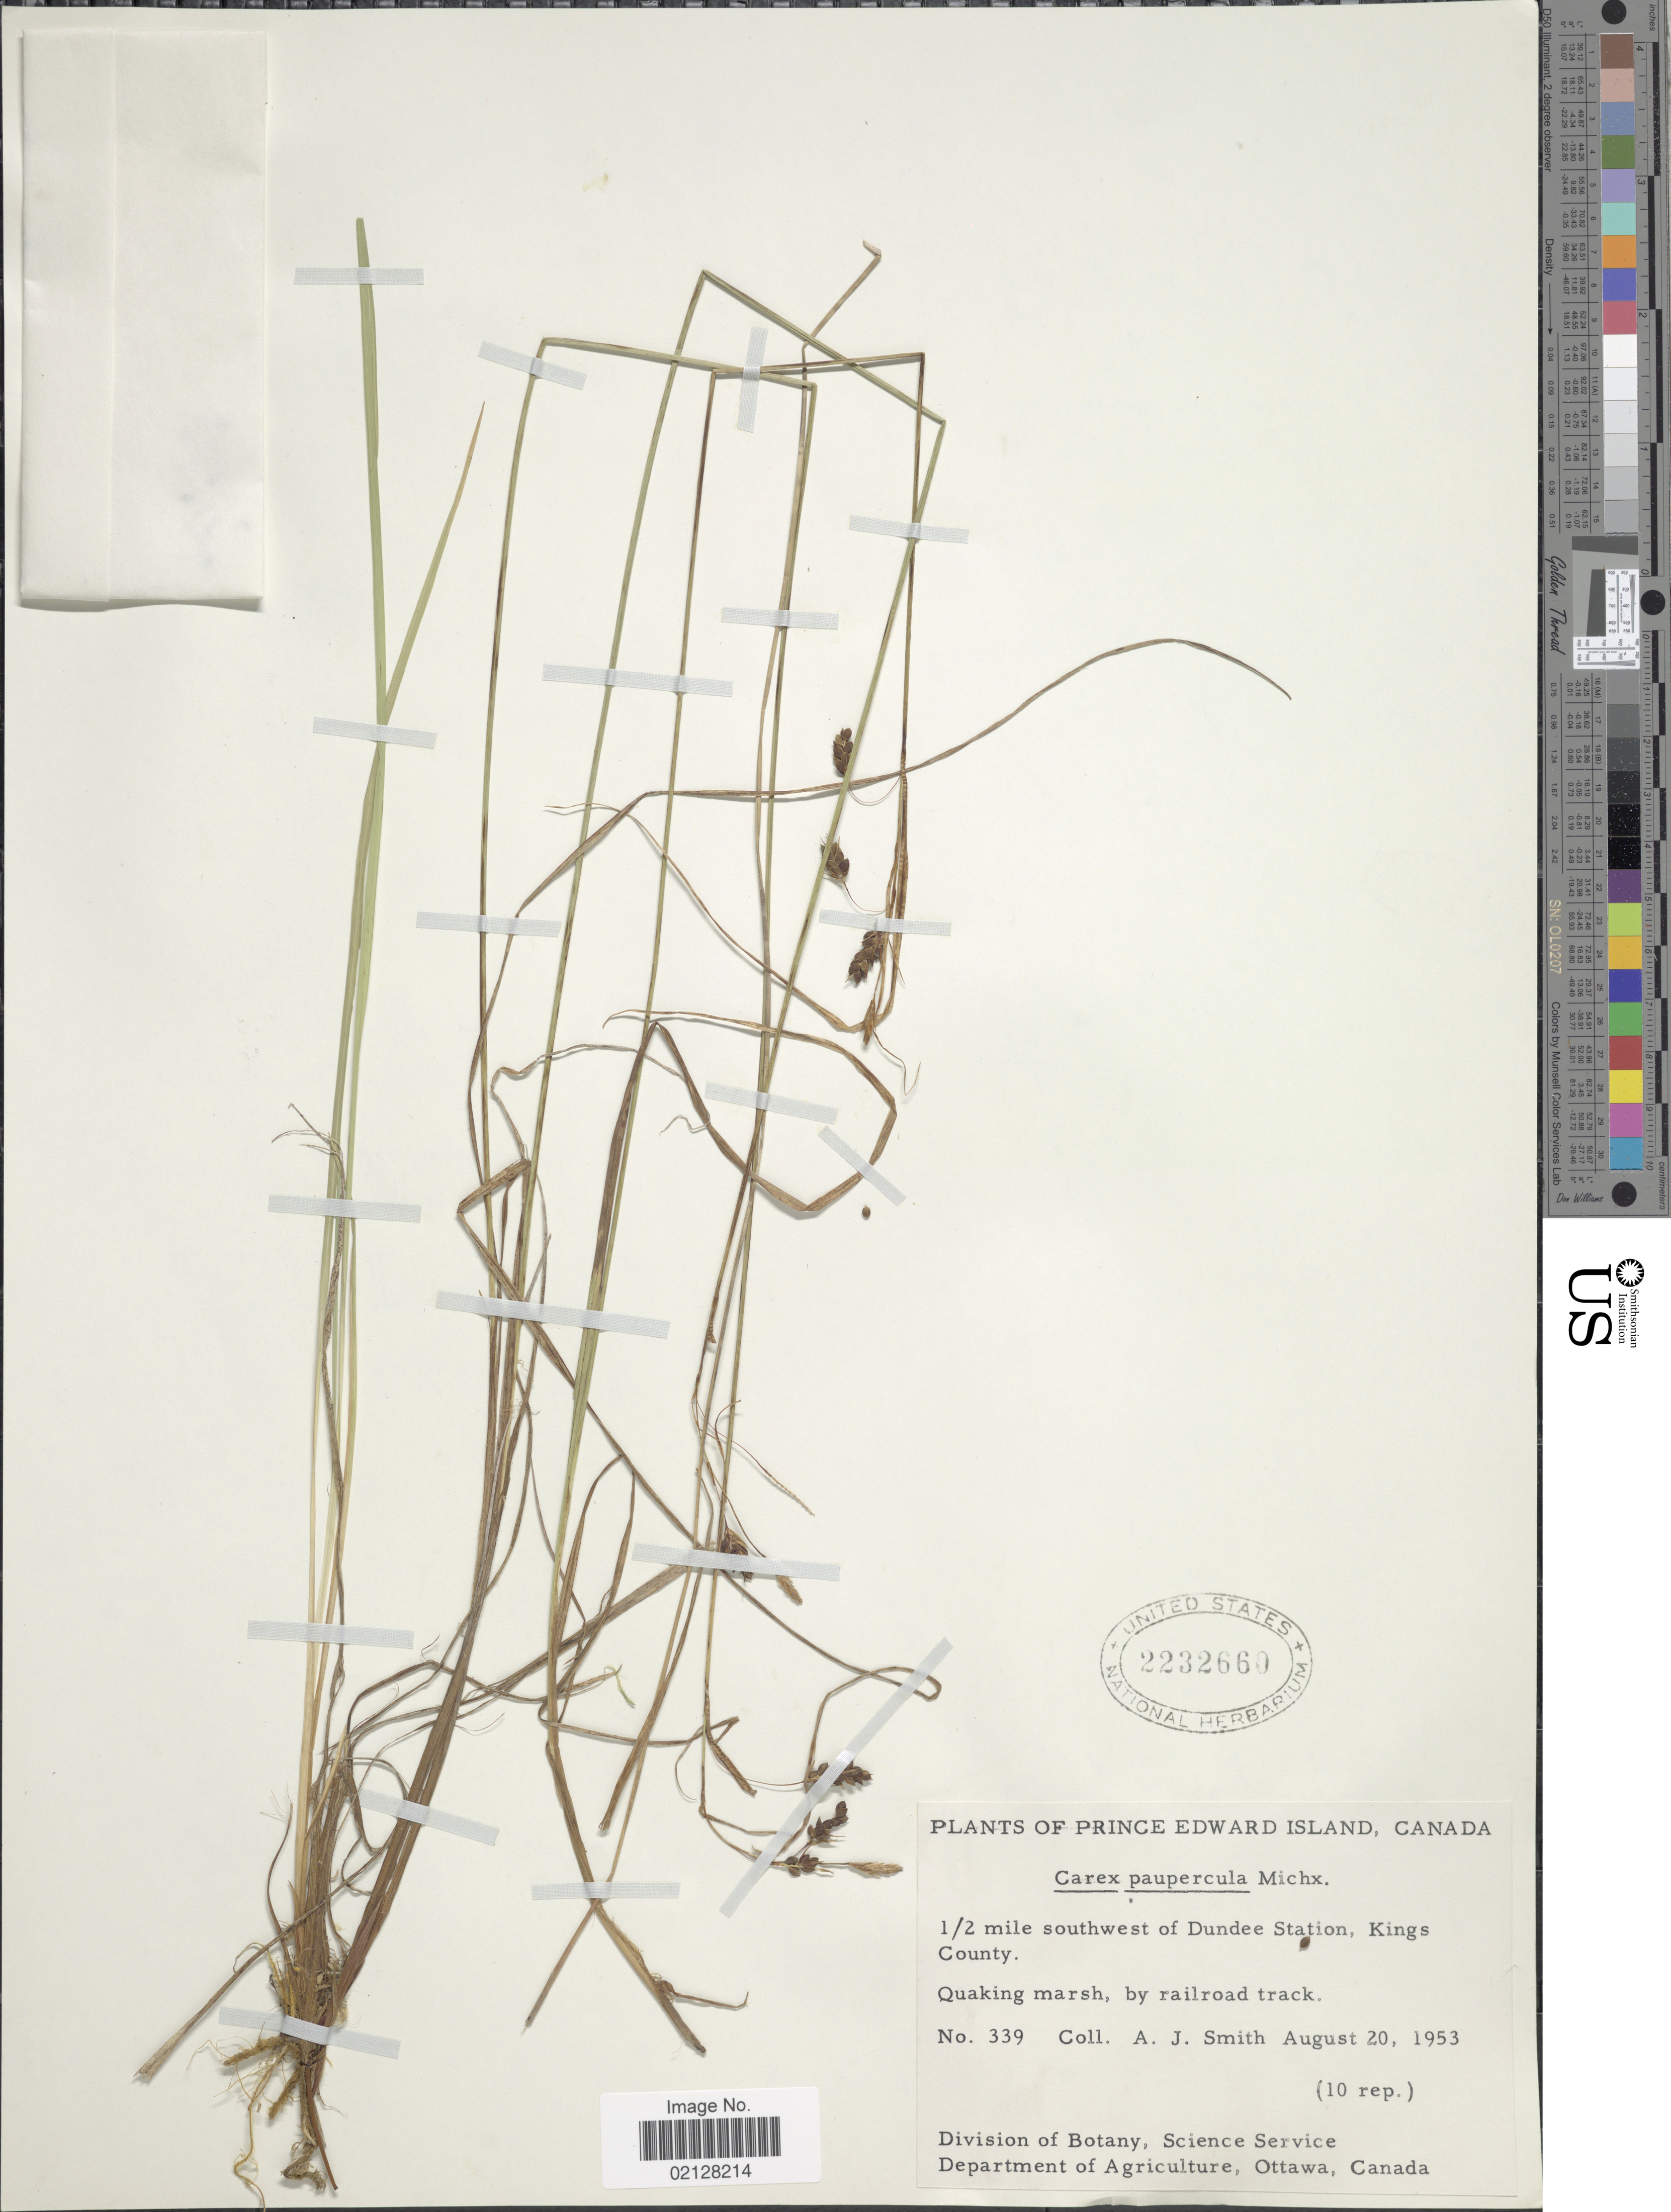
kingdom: Plantae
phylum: Tracheophyta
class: Liliopsida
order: Poales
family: Cyperaceae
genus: Carex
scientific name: Carex magellanica subsp. irrigua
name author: (Wahlenb.) Hiitonen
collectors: A. J. E. Smith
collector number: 339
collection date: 1953-08-20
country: Canada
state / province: Prince Edward Island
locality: ½ mile southwest of Dundee Station, Kings County.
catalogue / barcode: US 2232660